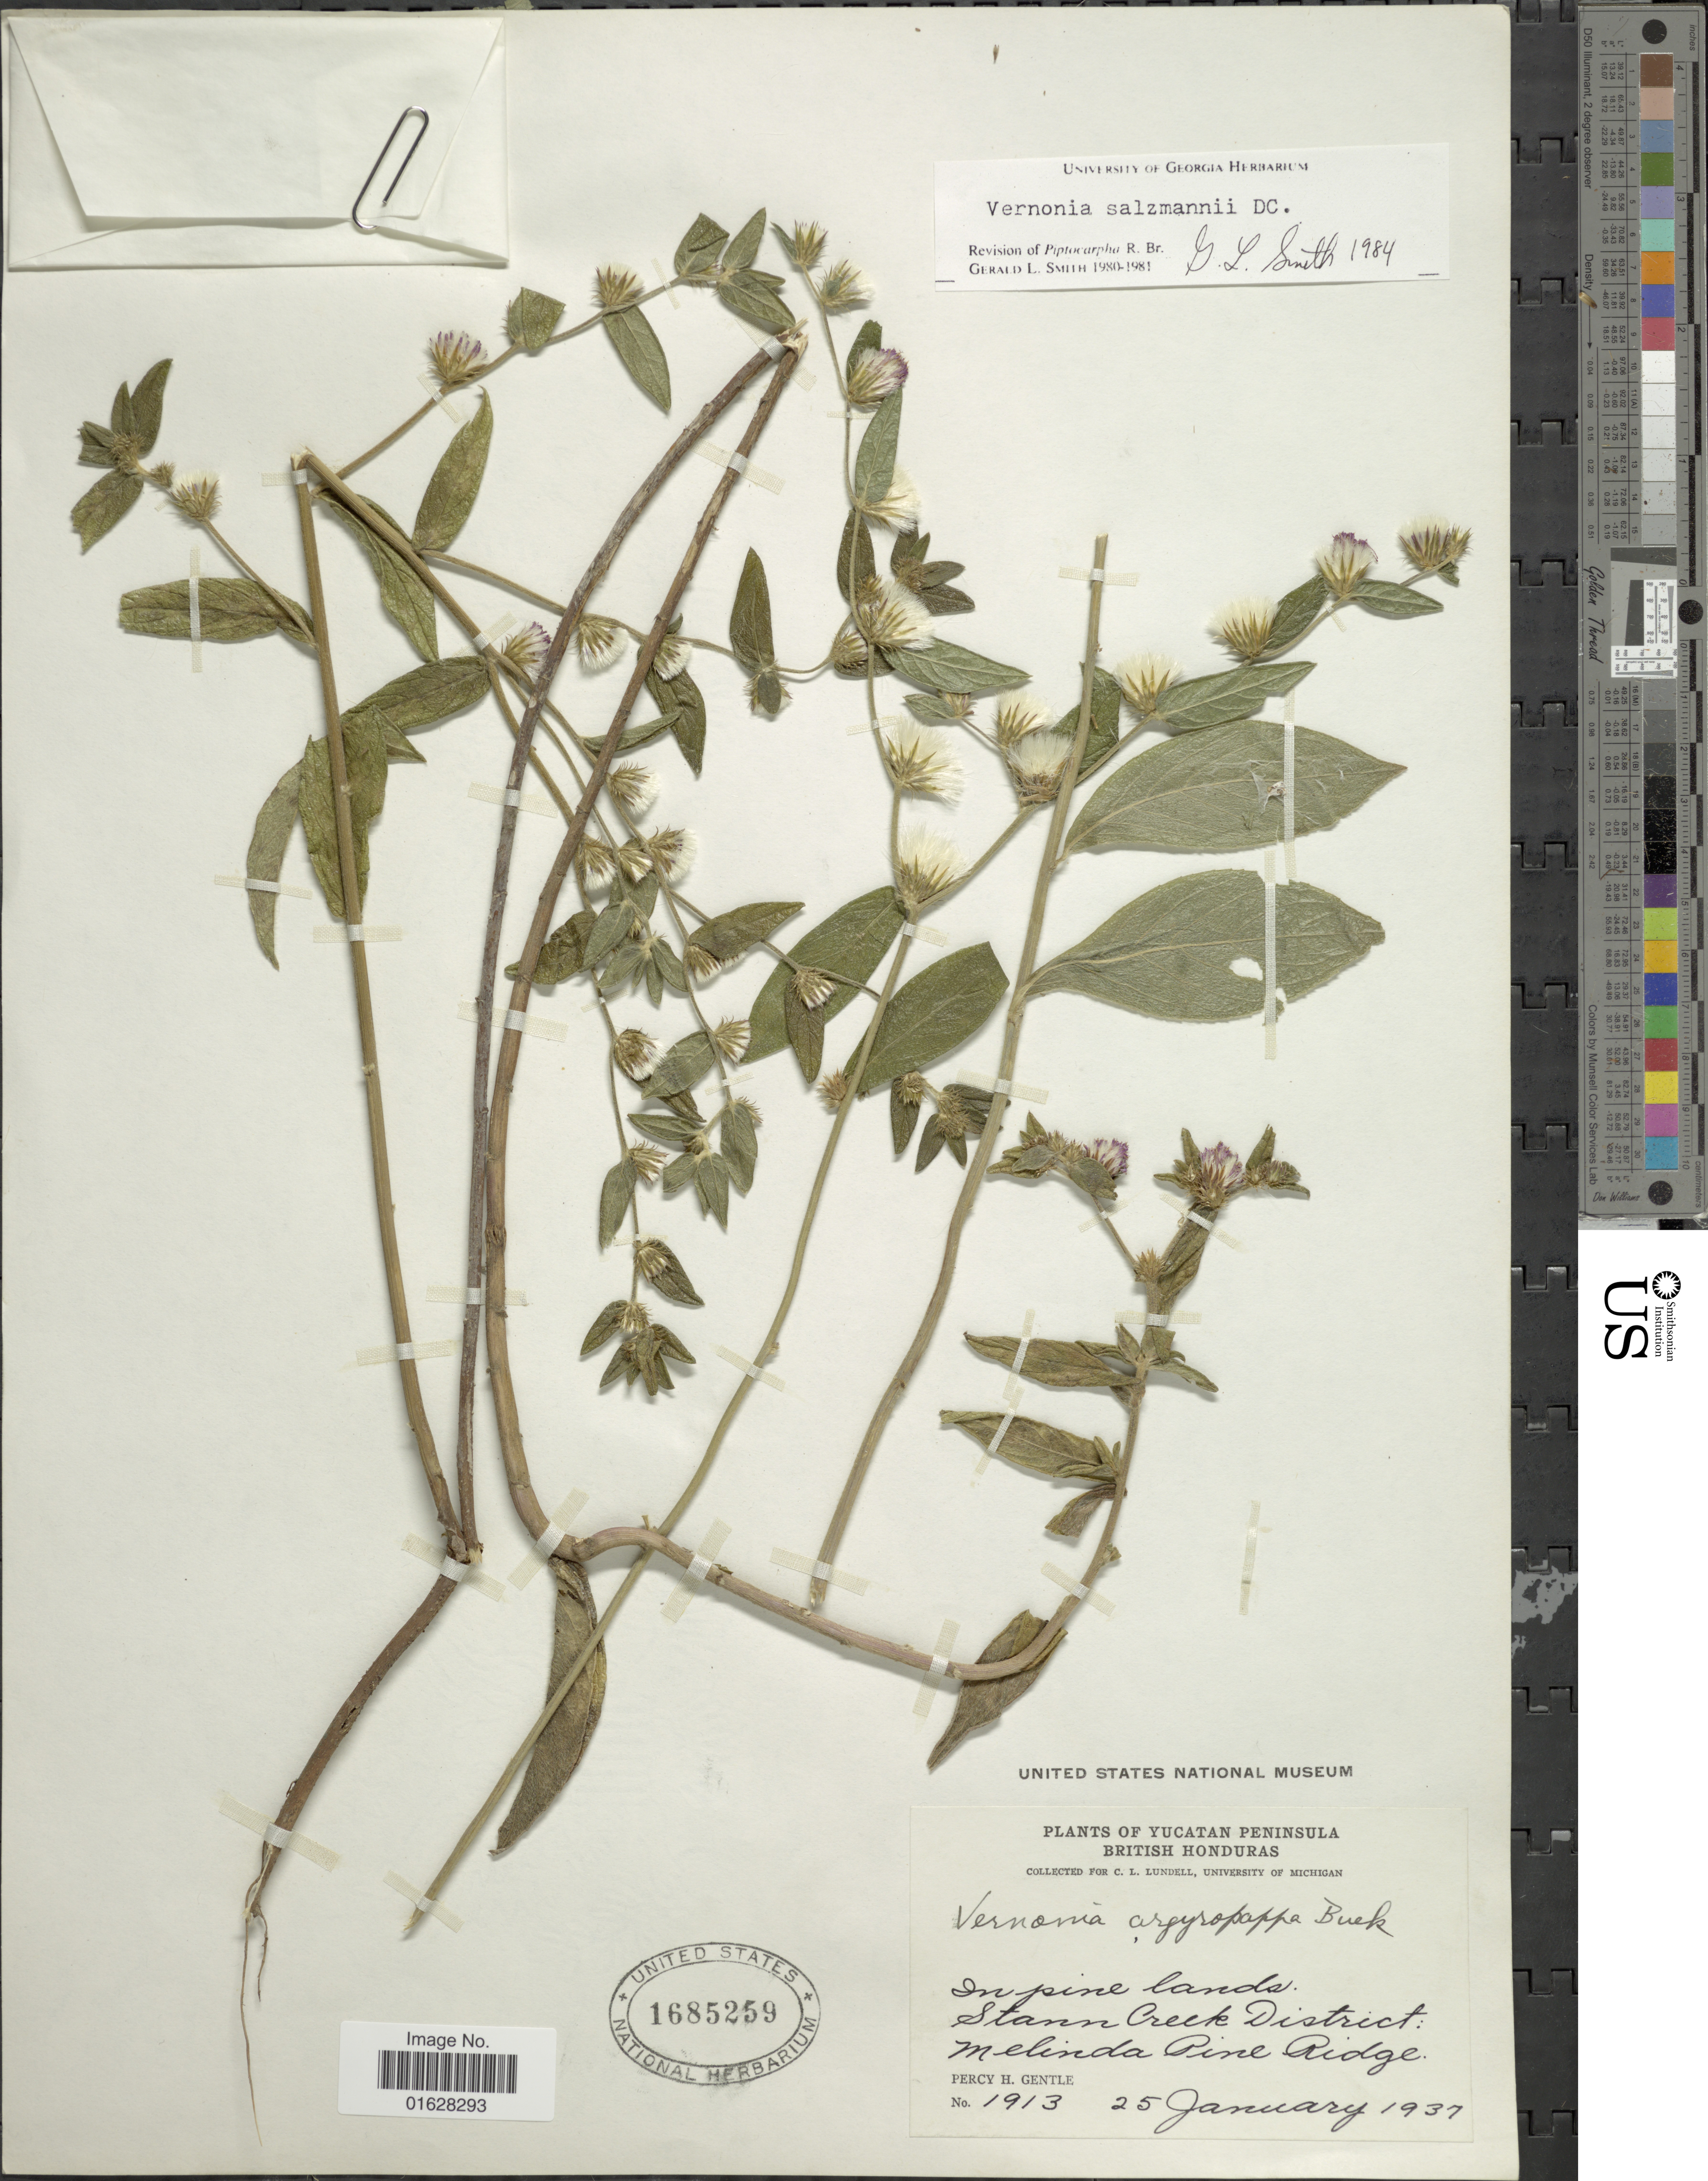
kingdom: Plantae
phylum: Tracheophyta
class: Magnoliopsida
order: Asterales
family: Asteraceae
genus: Lepidaploa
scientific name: Lepidaploa salzmannii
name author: (DC.) H. Rob.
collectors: P. H. Gentle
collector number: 1913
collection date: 1937-01-25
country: Belize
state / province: Stann Creek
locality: Yucatan Peninsula, British Honduras, Stann Creek District, Melinda Pine Ridge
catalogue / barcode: US 1685259